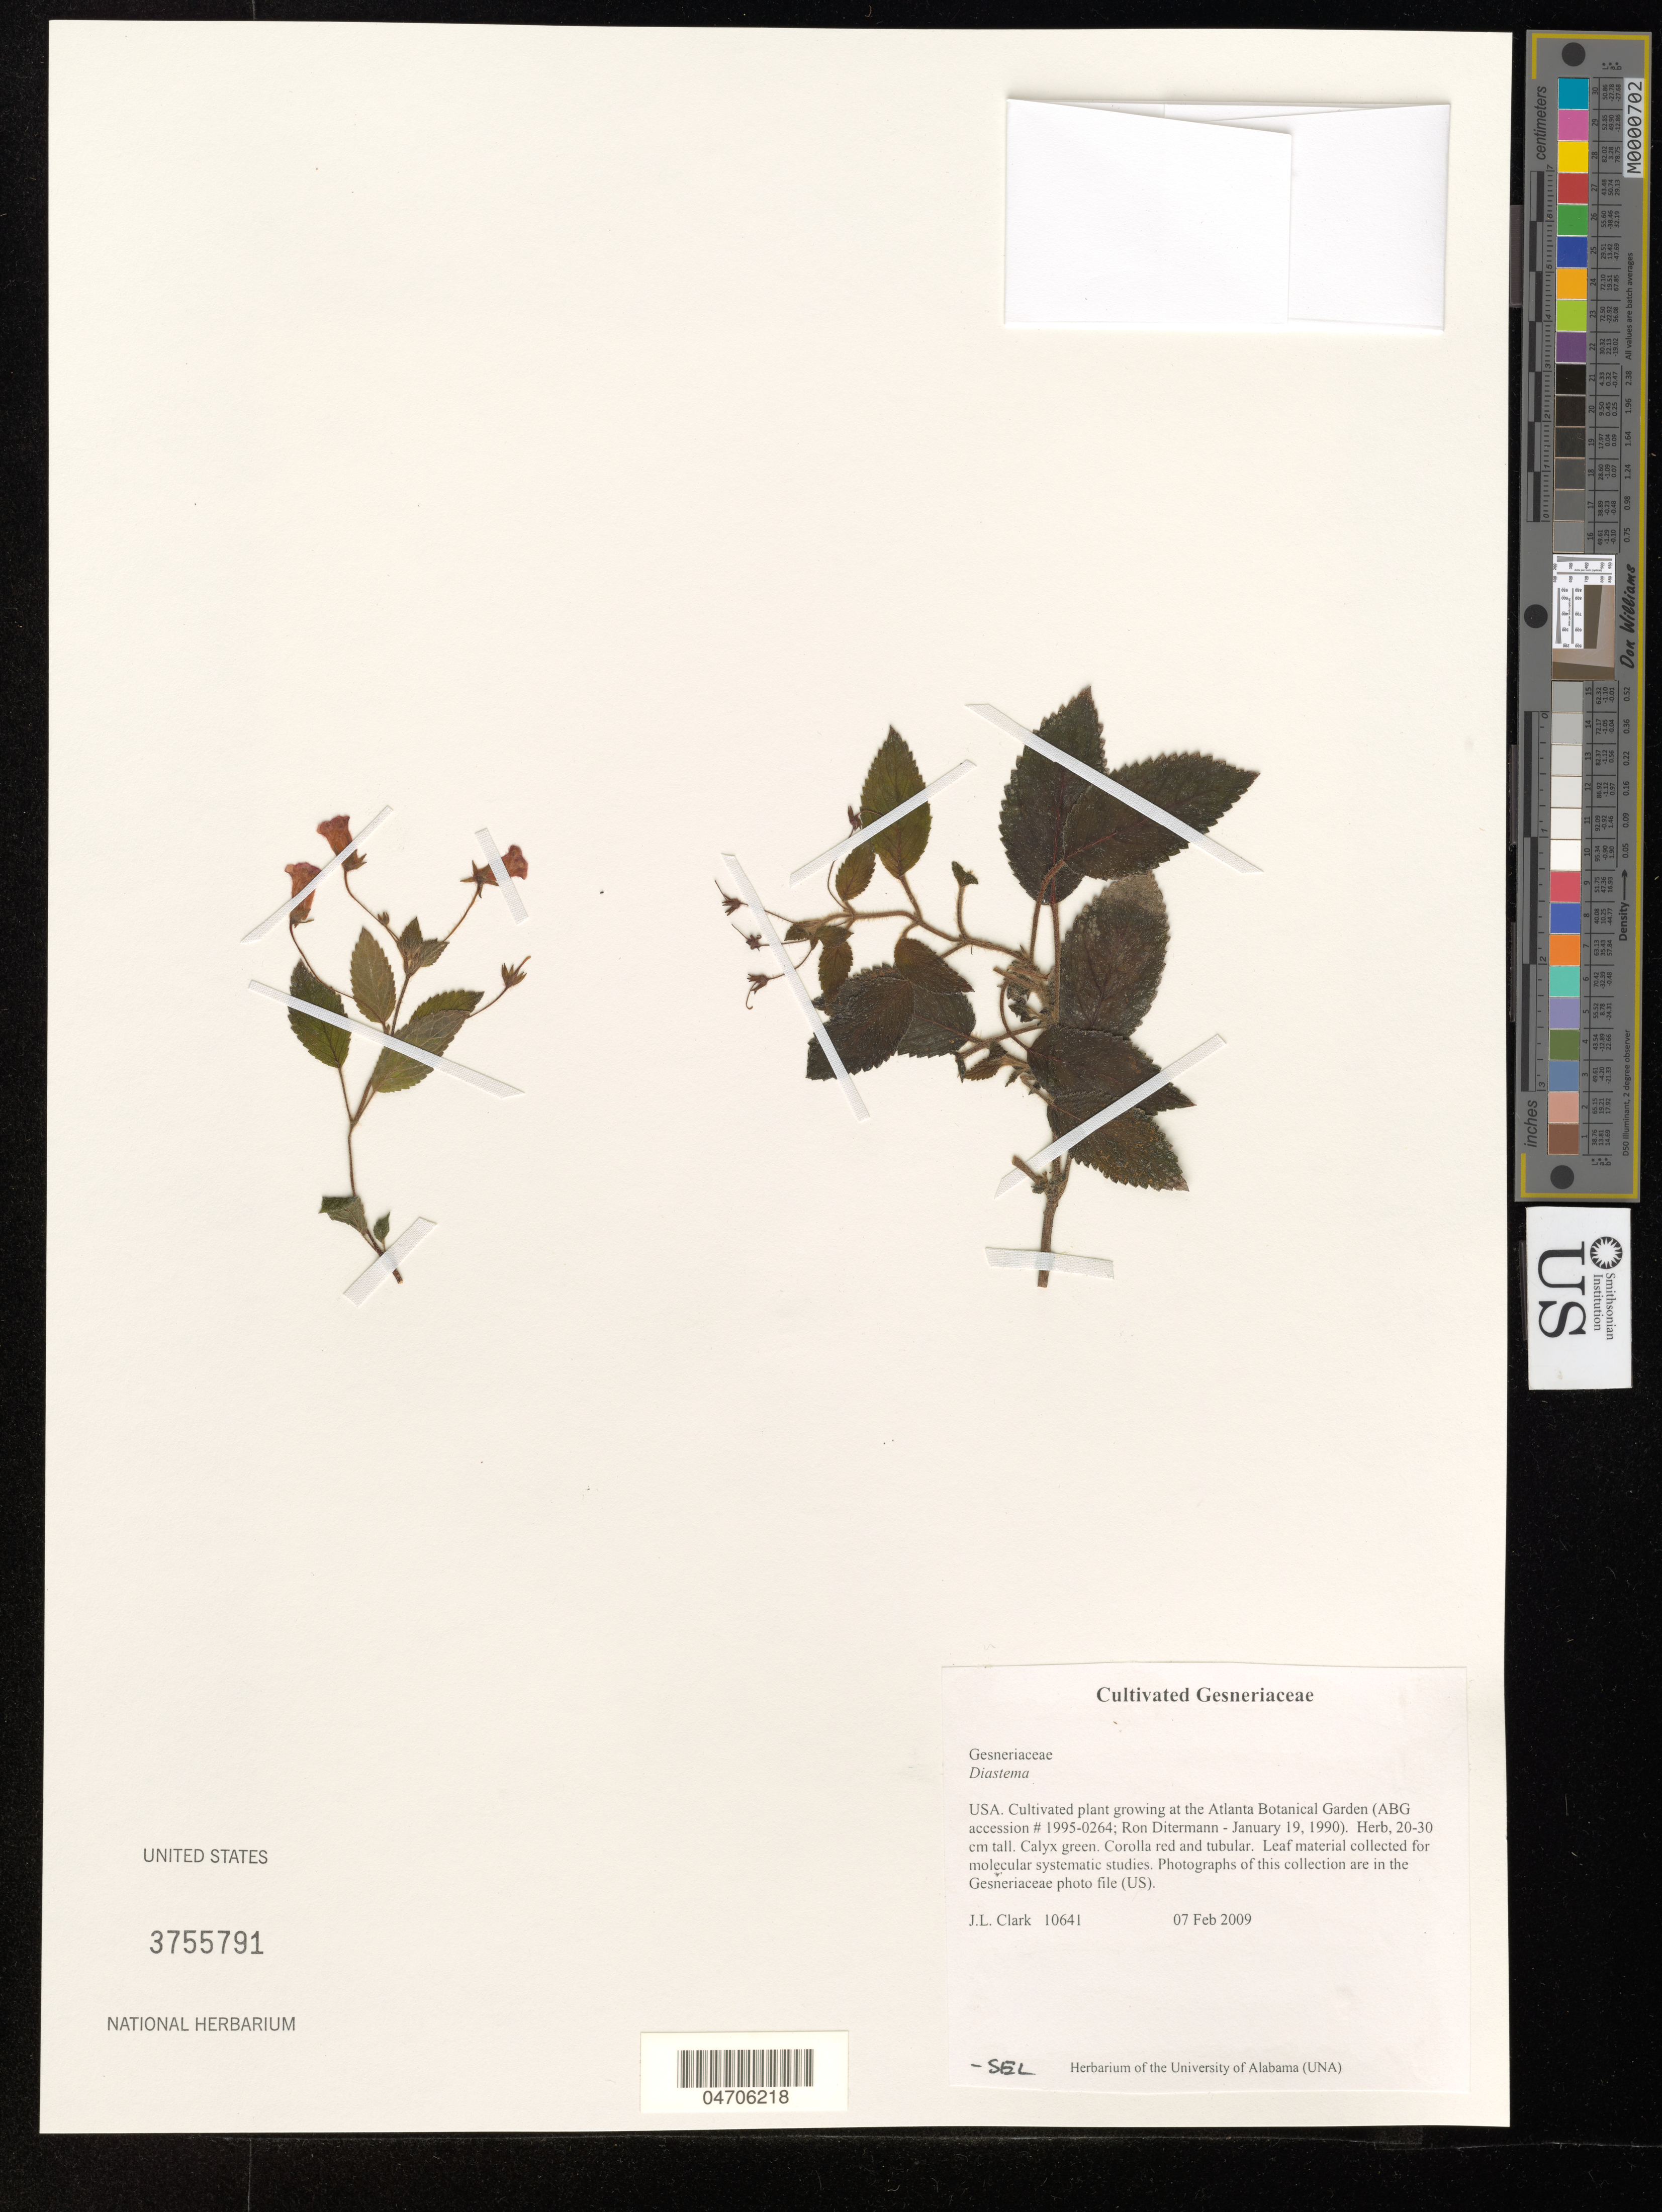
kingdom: Plantae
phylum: Tracheophyta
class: Magnoliopsida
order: Lamiales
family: Gesneriaceae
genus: Diastema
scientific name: Diastema sp.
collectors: J. L. Clark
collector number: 10641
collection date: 2009-02-07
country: United States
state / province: Georgia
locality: At the Atlanta Botanical Garden (ABG accession # 1995-0264; Ron Ditermann - January 19, 1990).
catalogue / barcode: US 3755791